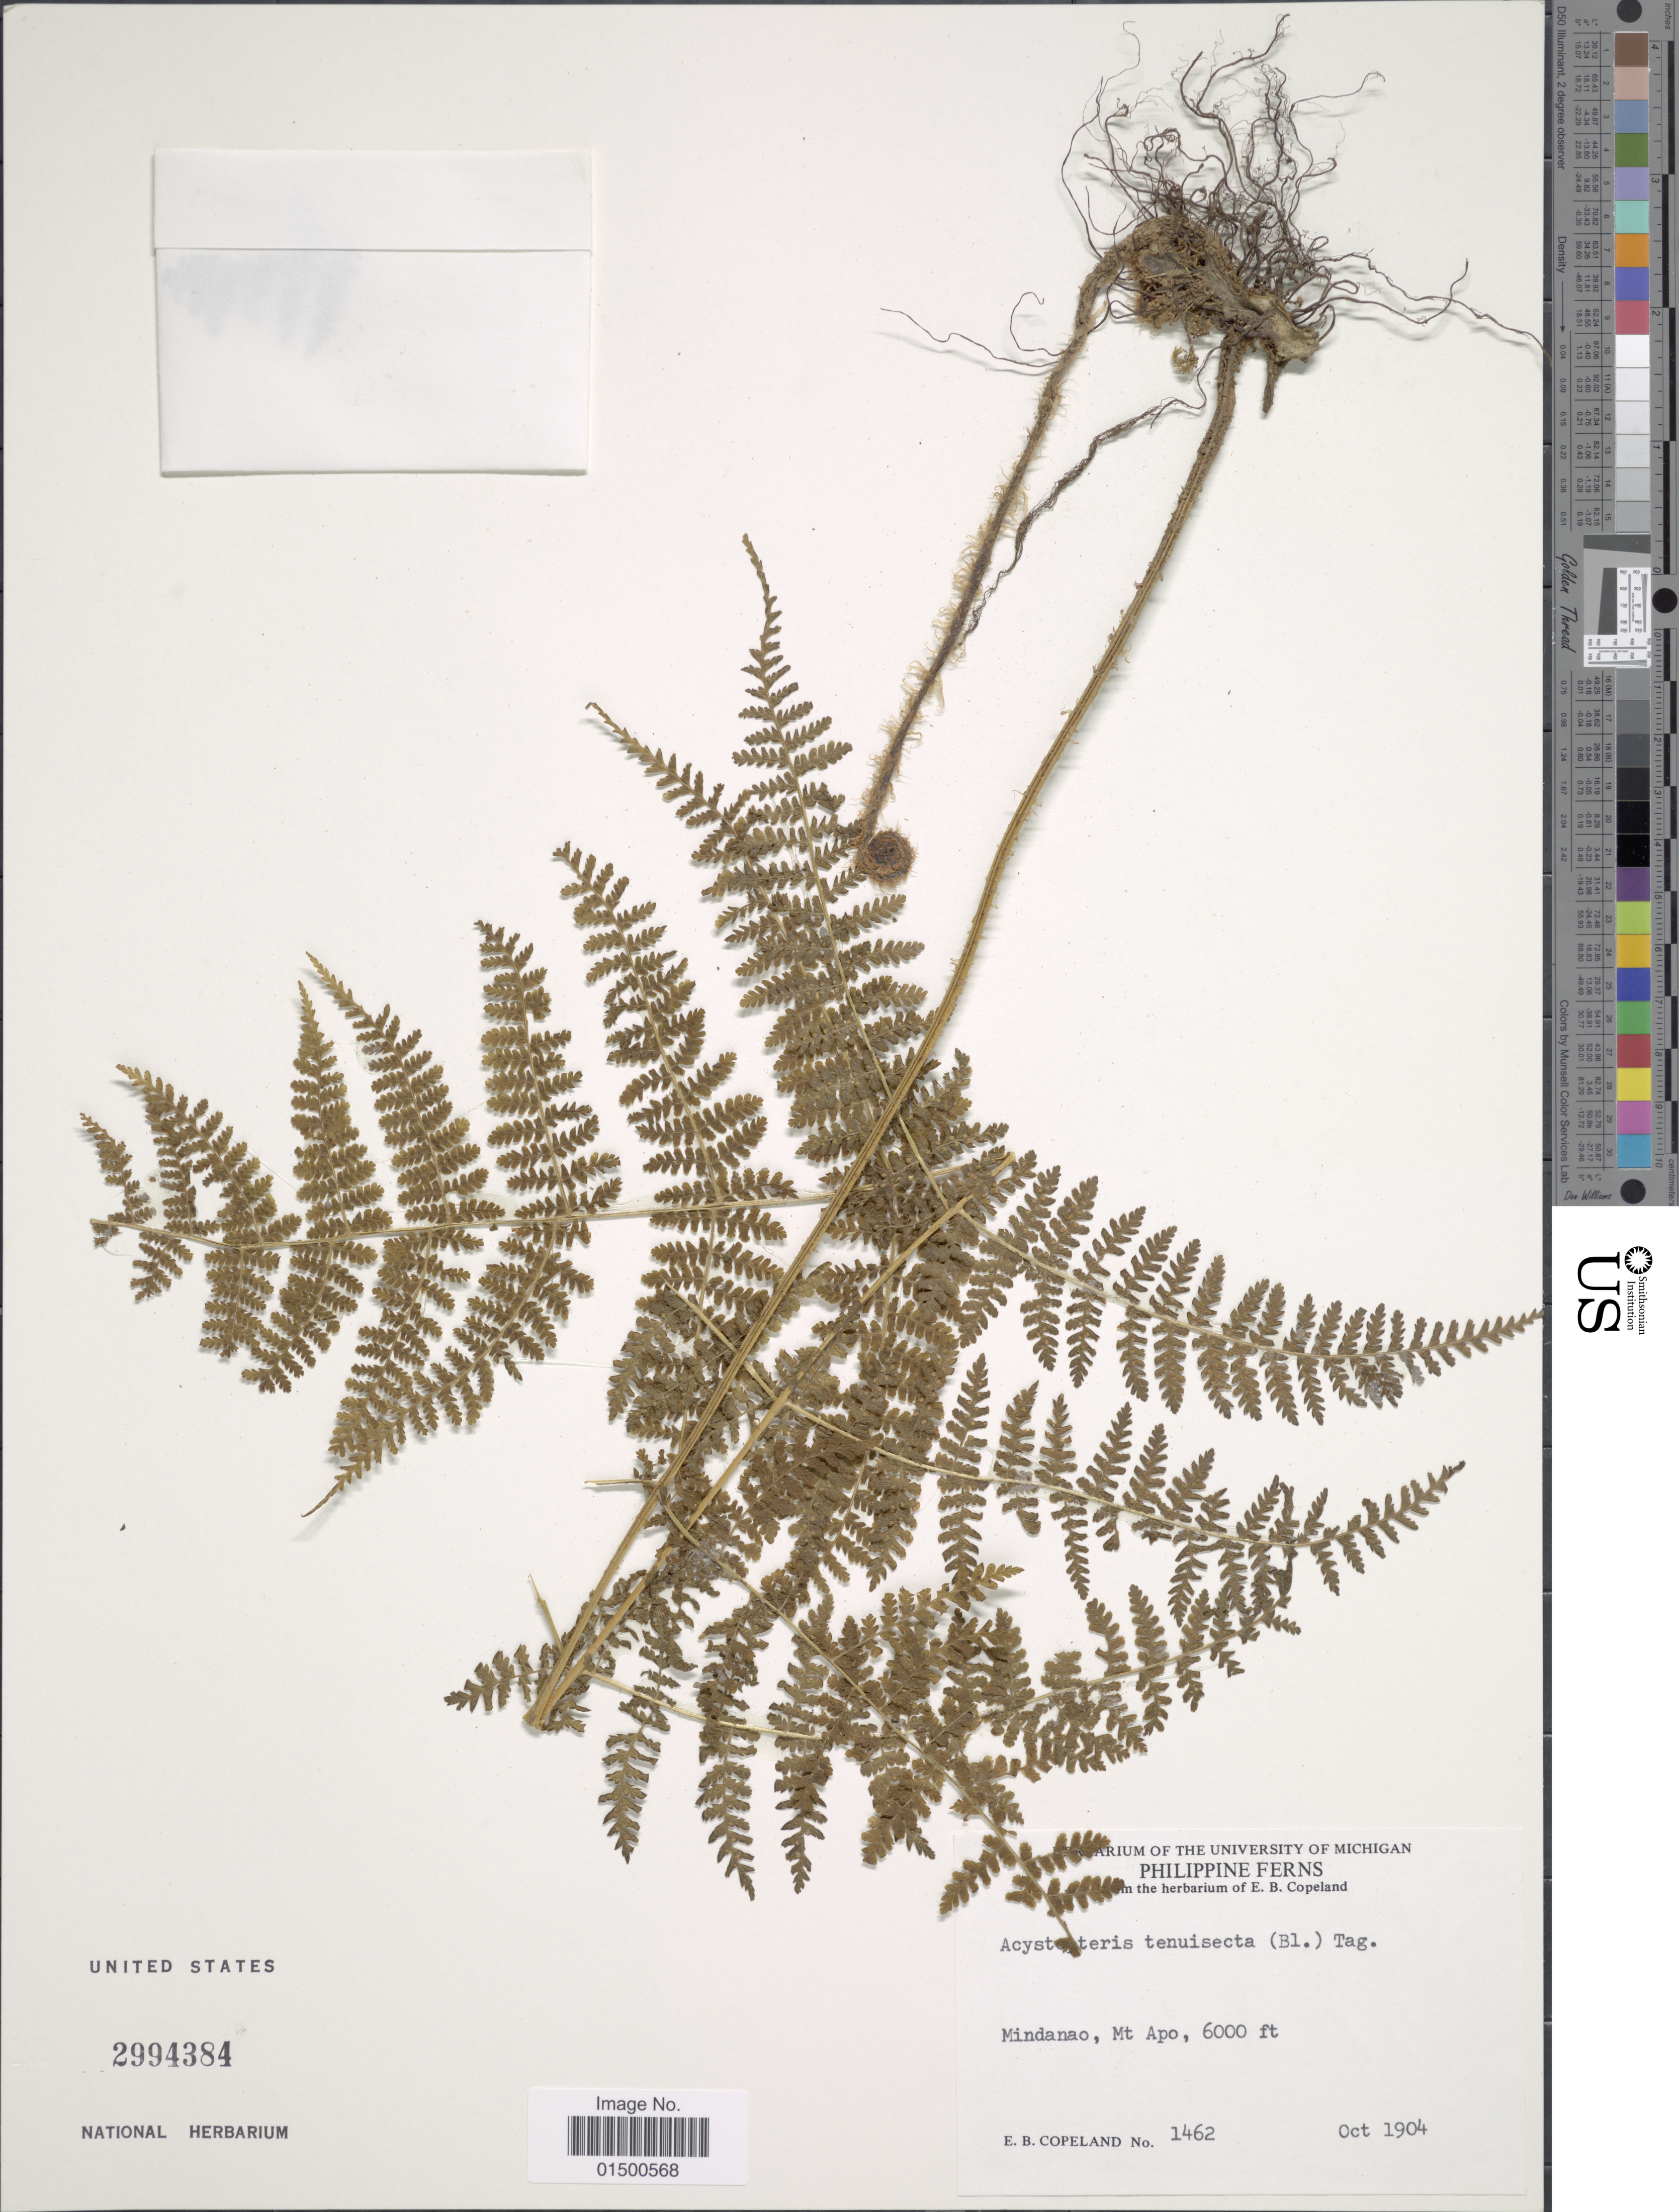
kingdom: Plantae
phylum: Tracheophyta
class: Polypodiopsida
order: Polypodiales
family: Cystopteridaceae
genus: Acystopteris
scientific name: Acystopteris tenuisecta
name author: (Blume) Tagawa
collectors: E. B. Copeland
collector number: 1462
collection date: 1904-10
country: Philippines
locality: Mindanao, Mt. Apo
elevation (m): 1829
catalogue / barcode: US 2994384